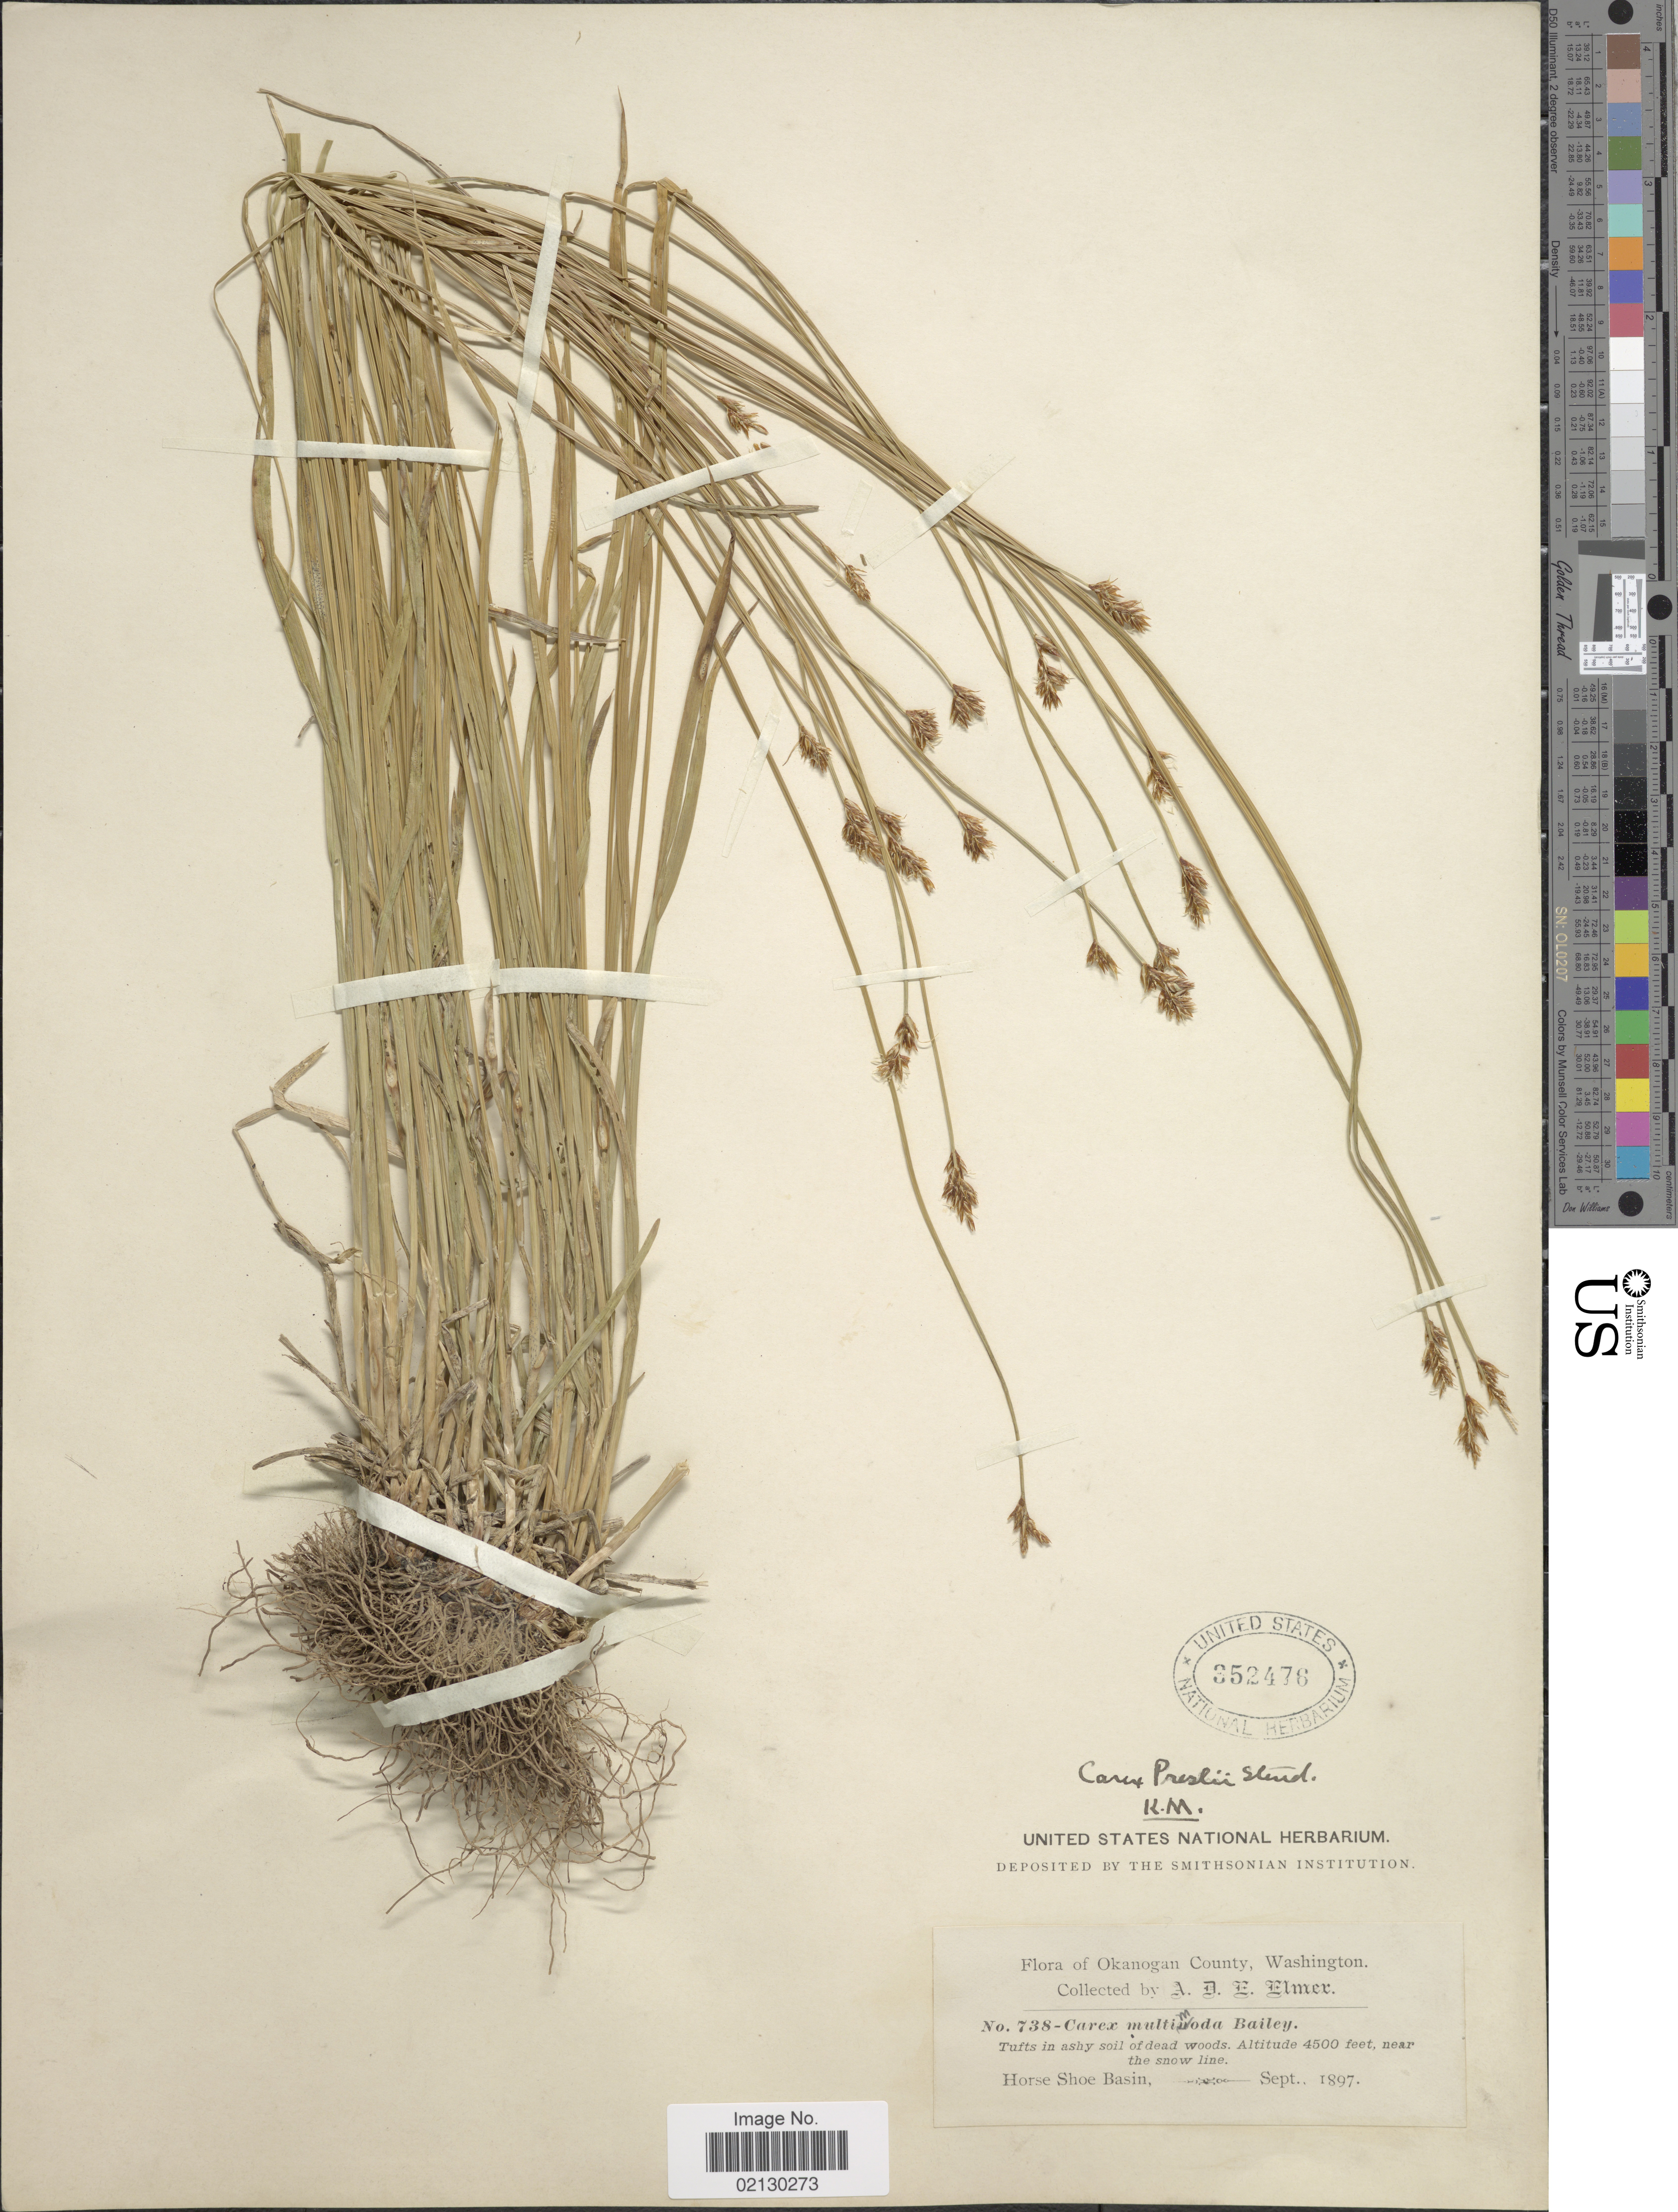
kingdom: Plantae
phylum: Tracheophyta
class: Liliopsida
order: Poales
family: Cyperaceae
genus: Carex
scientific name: Carex preslii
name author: Steud.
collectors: A. D. E. Elmer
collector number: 738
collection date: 1897-09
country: United States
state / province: Washington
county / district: Okanogan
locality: Okanogan County, near the snow line. Horse Shoe Basin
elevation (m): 1372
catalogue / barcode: US 352476